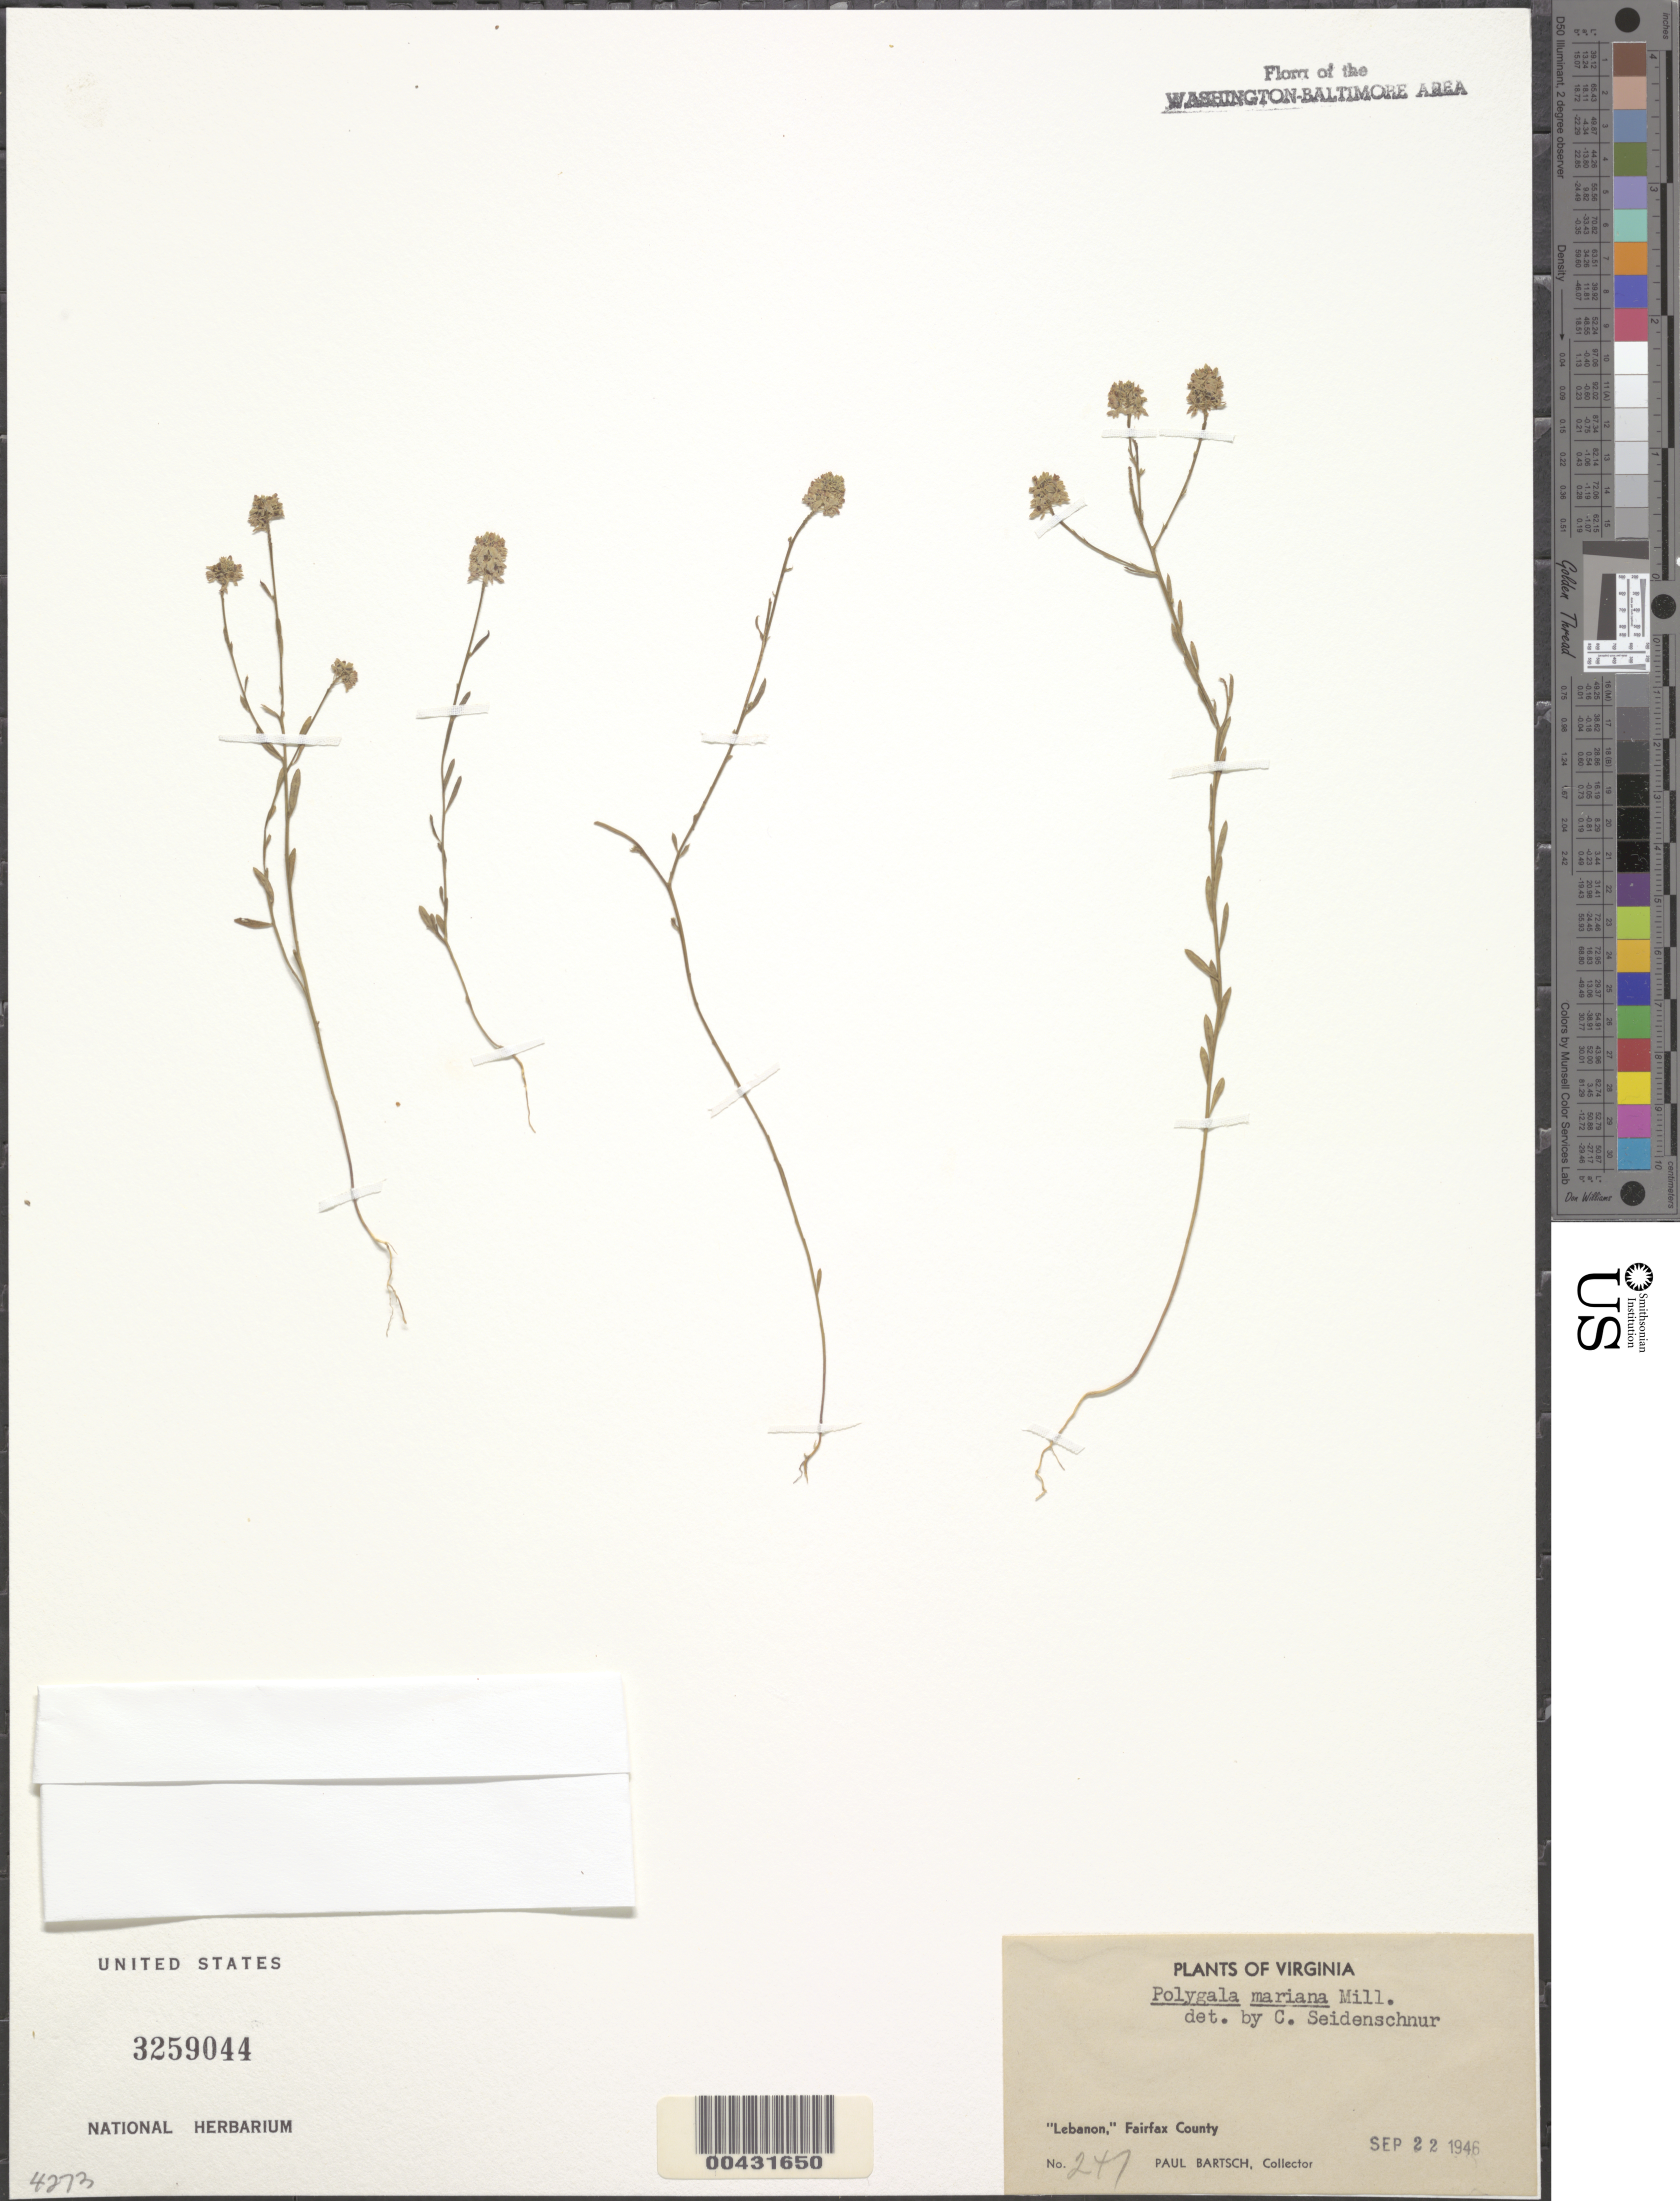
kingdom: Plantae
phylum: Tracheophyta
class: Magnoliopsida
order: Fabales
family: Polygalaceae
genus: Polygala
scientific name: Polygala mariana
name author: Mill.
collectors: P. Bartsch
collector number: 247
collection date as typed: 22 Sep 1946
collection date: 1946-09-22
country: United States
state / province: Virginia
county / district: Fairfax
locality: Lebanon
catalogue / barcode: US 3259044